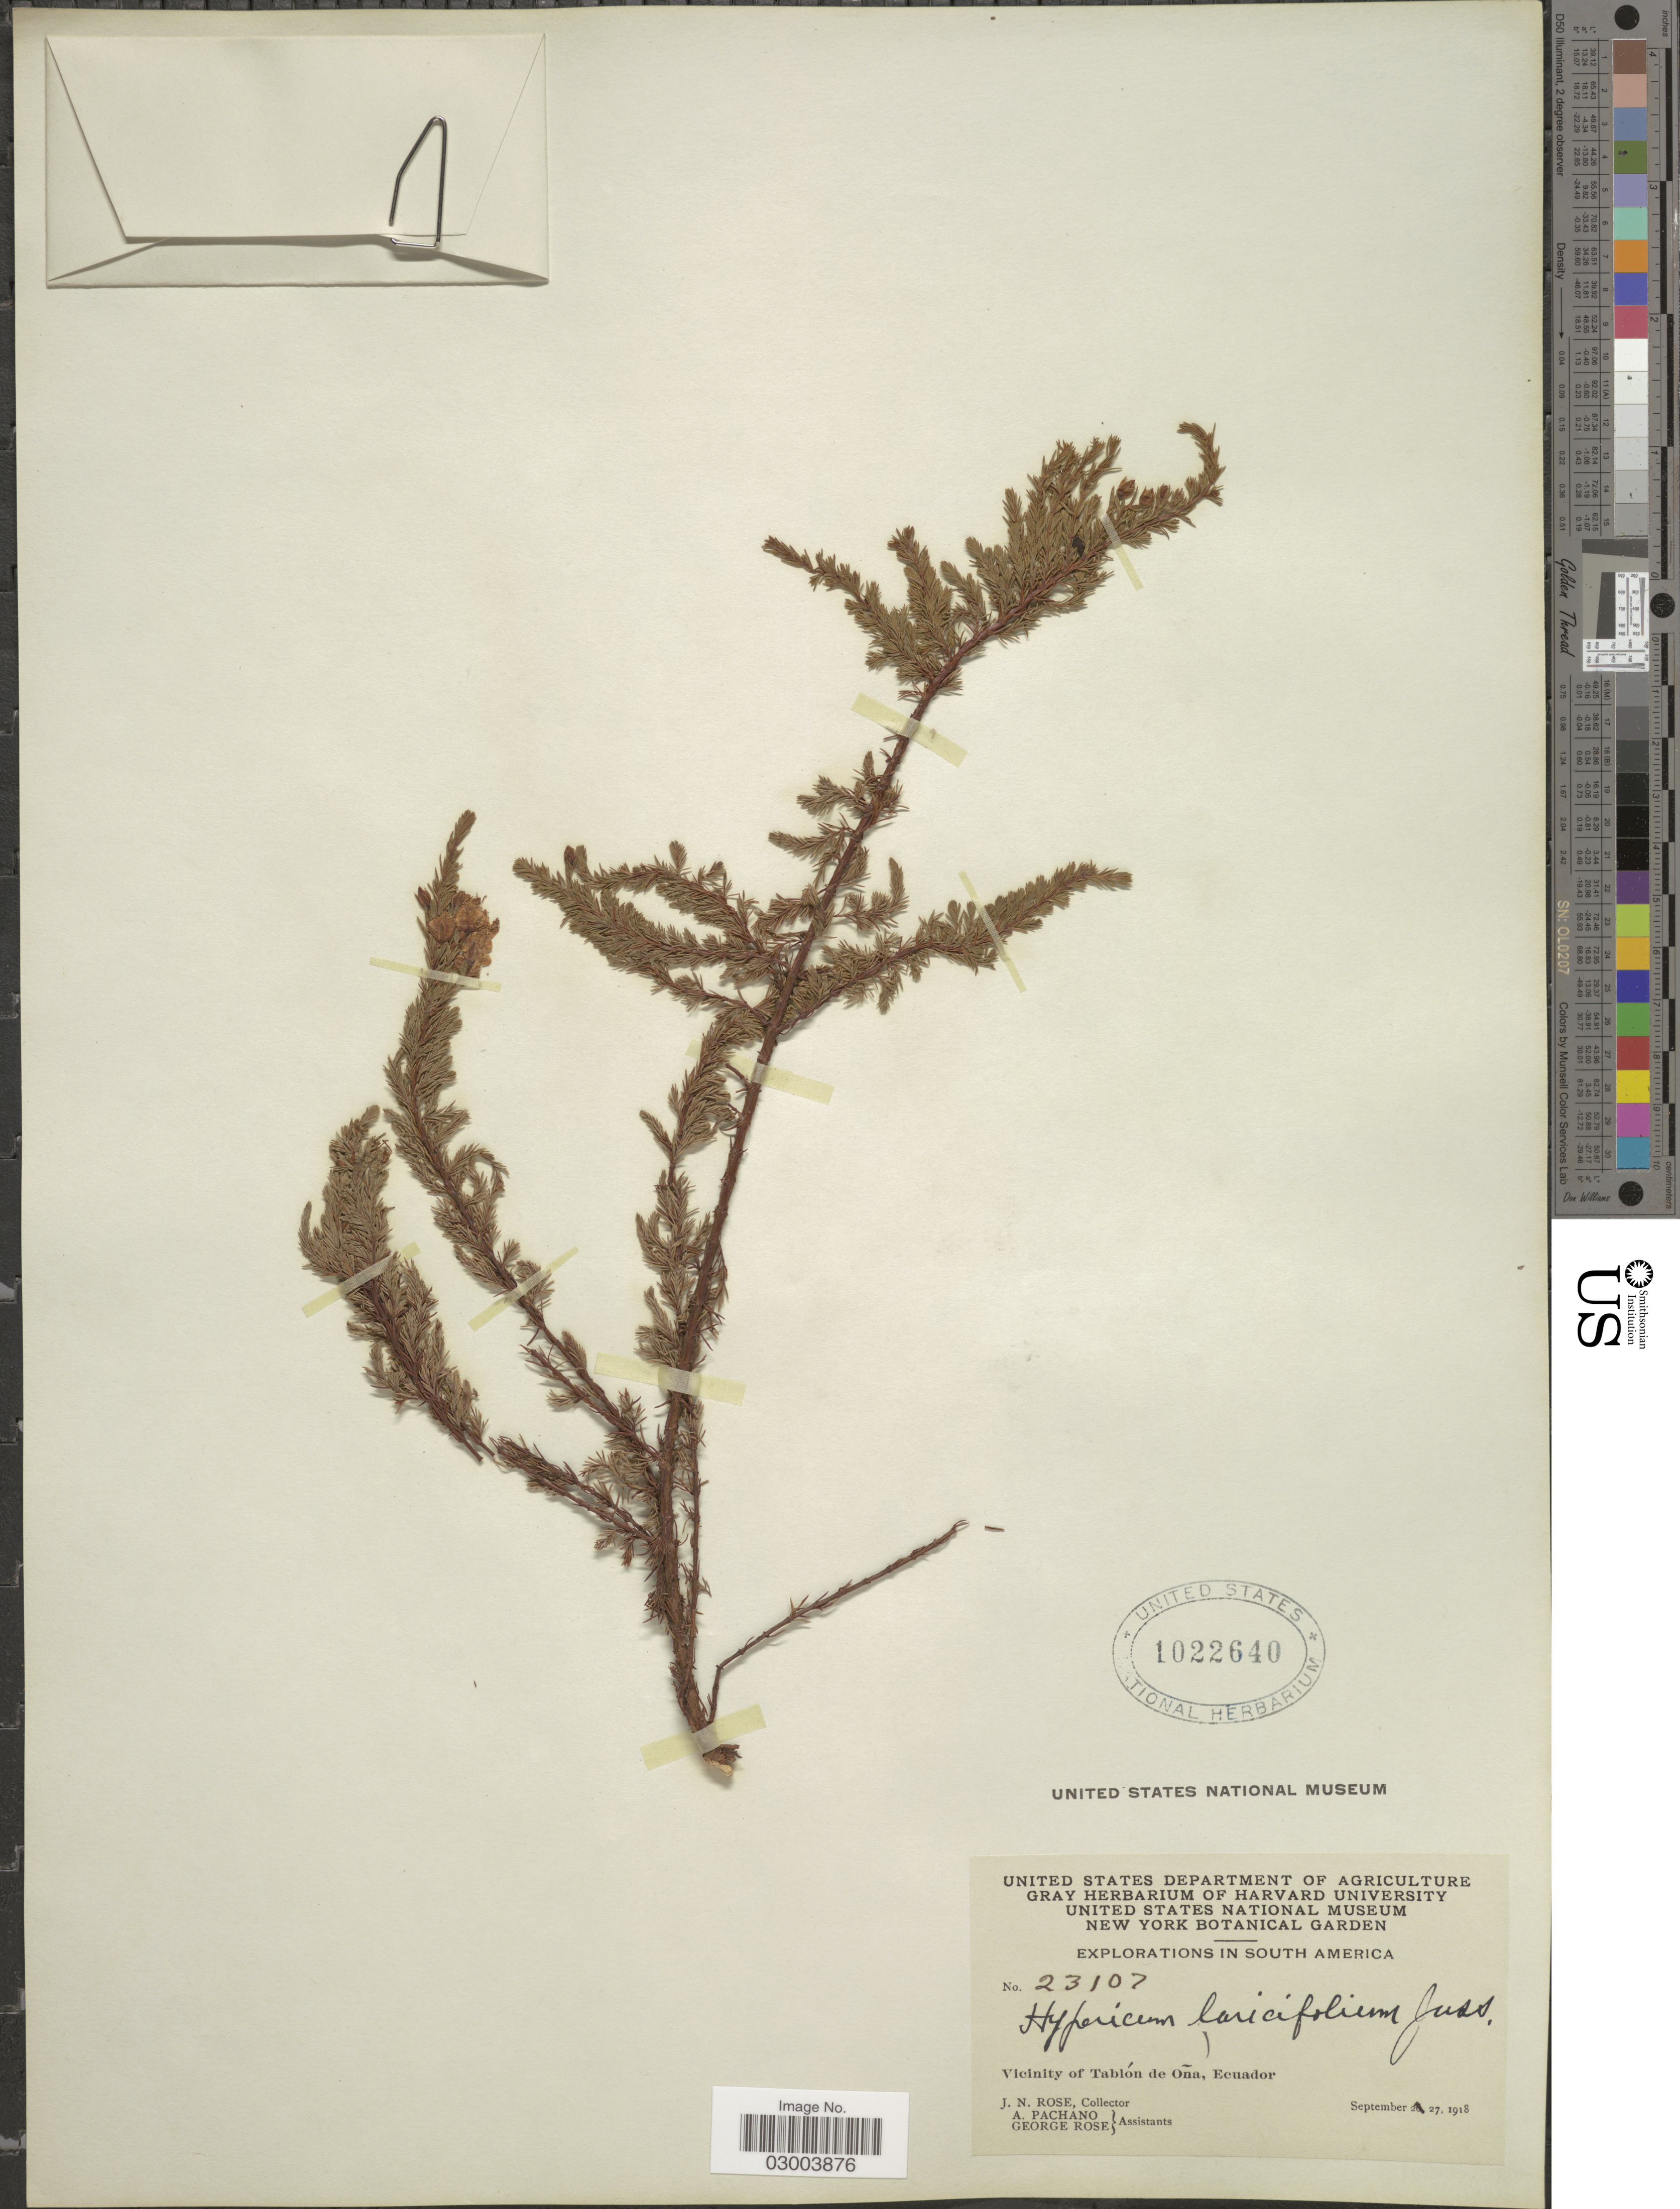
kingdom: Plantae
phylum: Tracheophyta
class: Magnoliopsida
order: Malpighiales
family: Hypericaceae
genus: Hypericum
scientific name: Hypericum laricifolium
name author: Juss.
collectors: J. N. Rose, A. Pachano & G. Rose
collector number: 23107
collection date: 1918-09-27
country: Ecuador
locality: Vicinity of Tablón de Oña.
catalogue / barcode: US 1022640